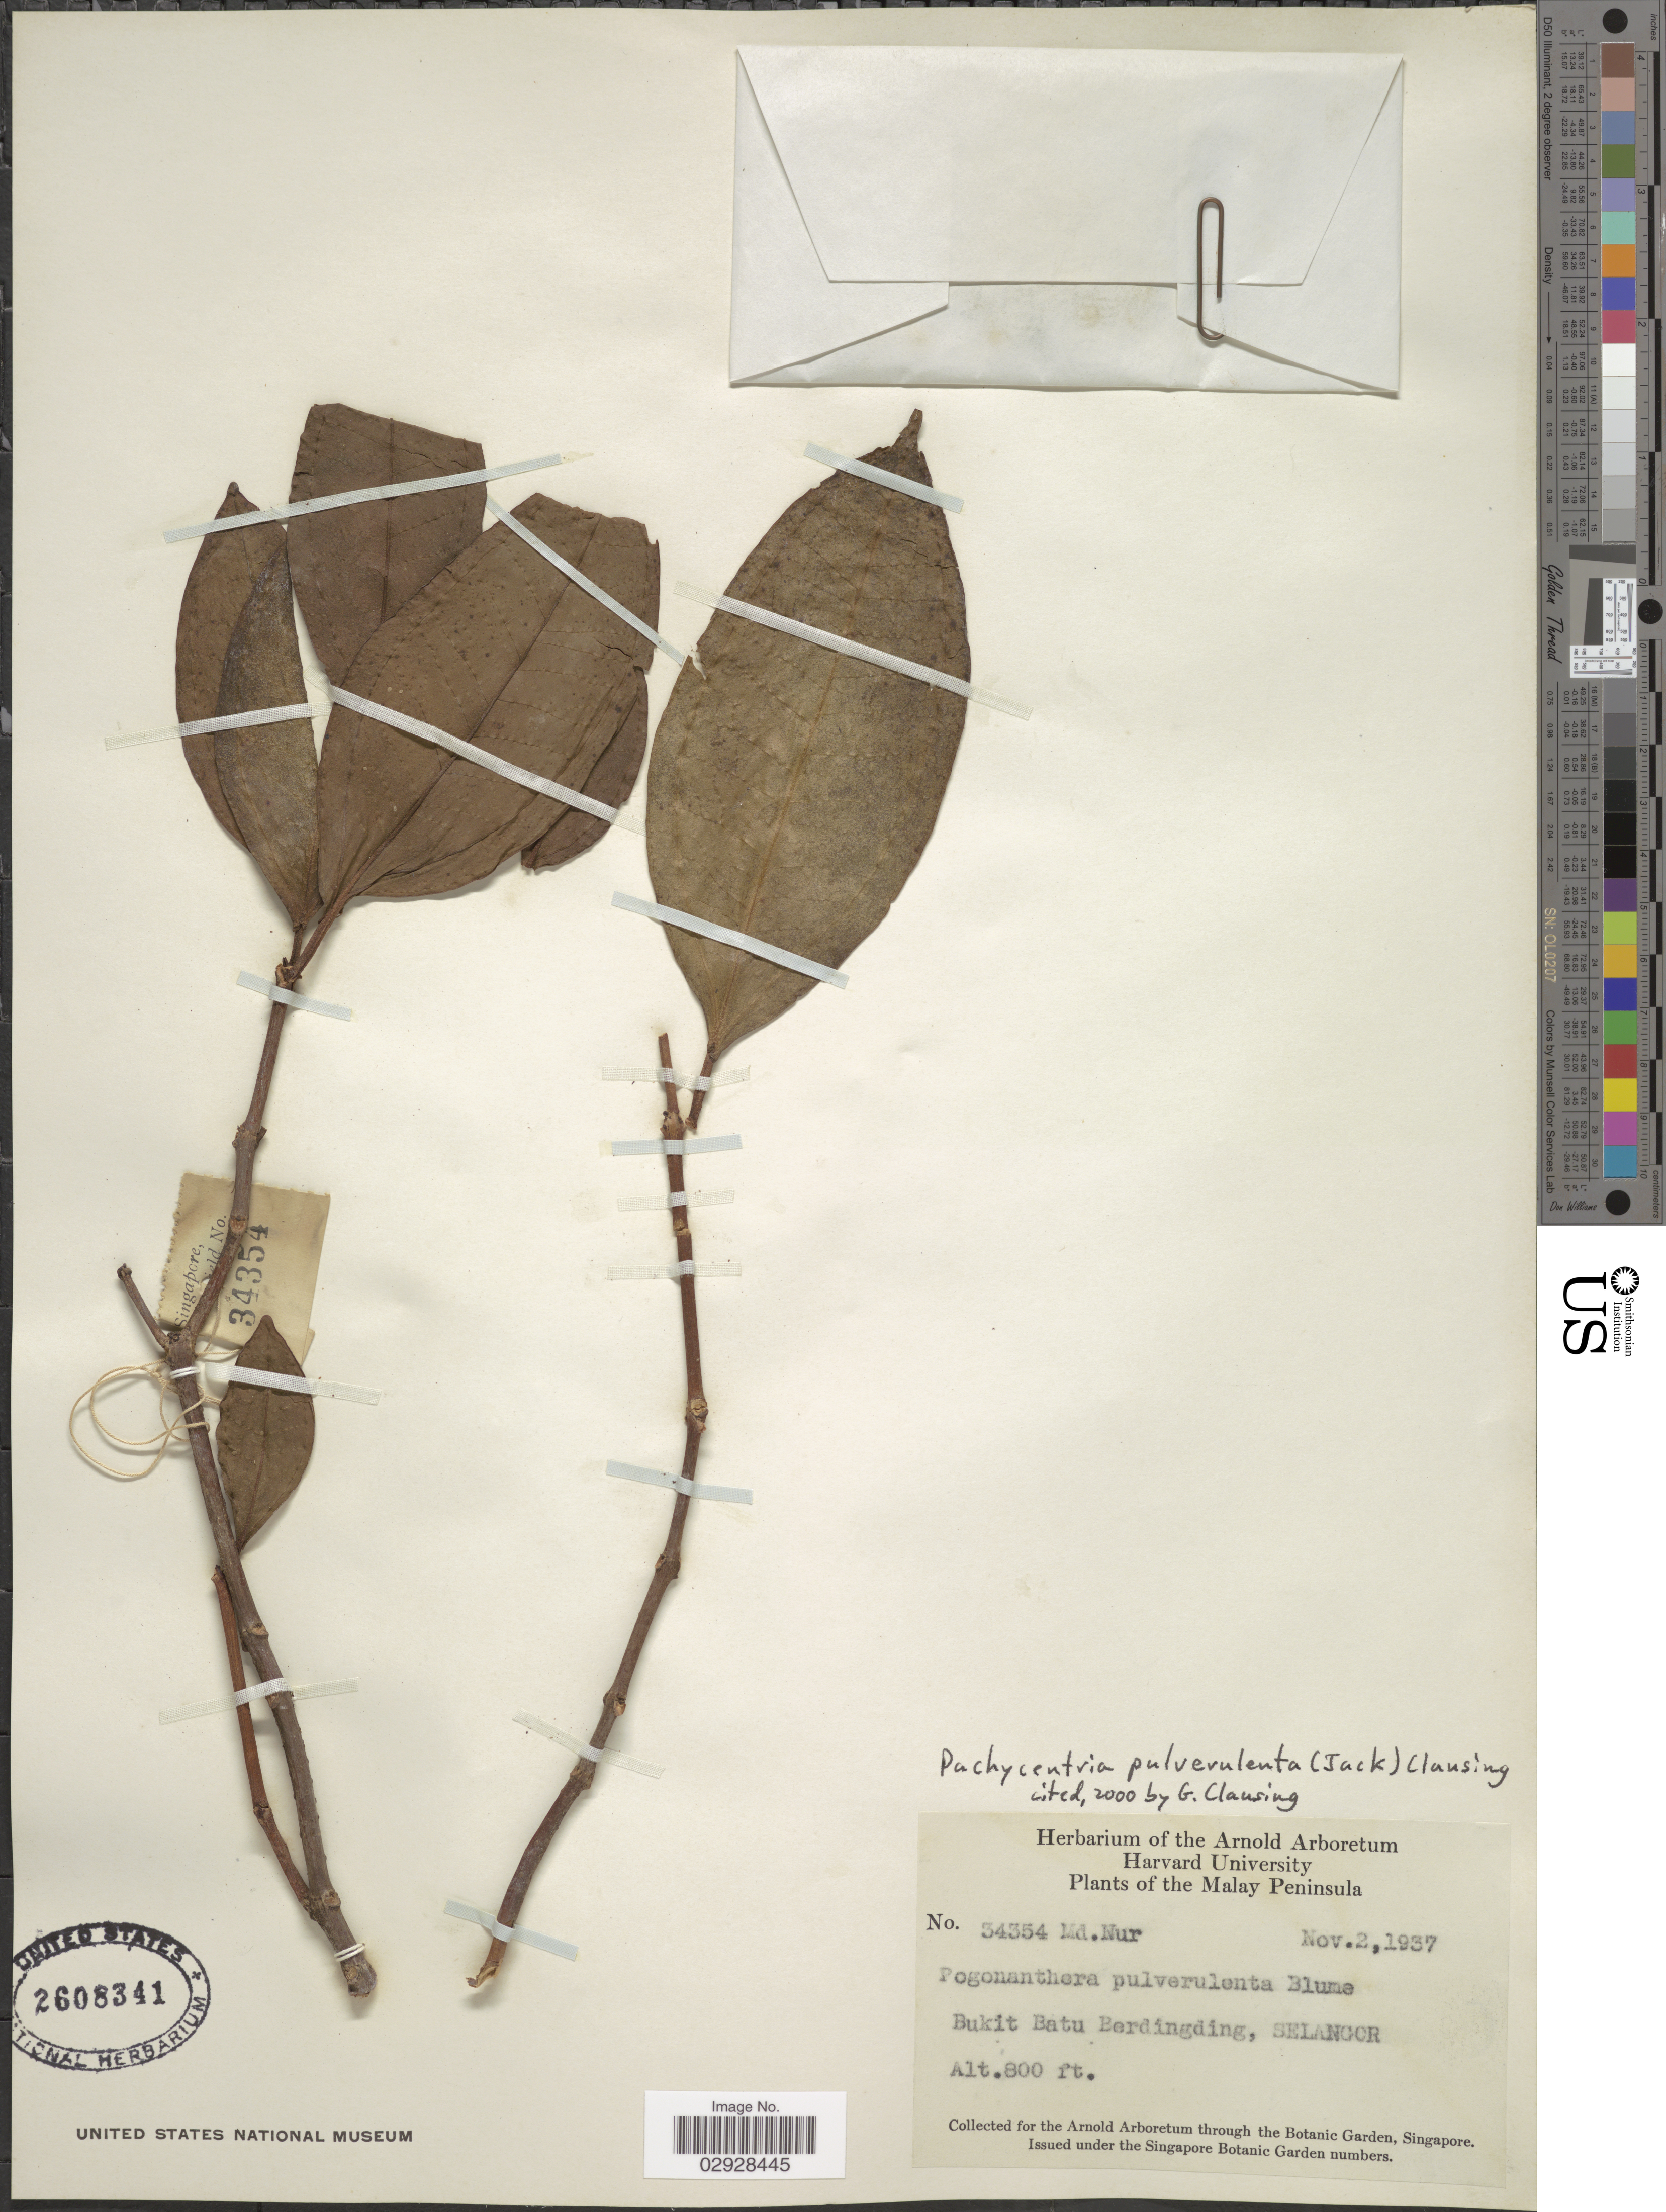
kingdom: Plantae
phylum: Tracheophyta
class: Magnoliopsida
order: Myrtales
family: Melastomataceae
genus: Pachycentria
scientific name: Pachycentria pulverulenta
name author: (Jack) Clausing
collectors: M. Nur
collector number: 34354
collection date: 1937-11-02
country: Malaysia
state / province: Selangor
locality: Malay Peninsula. Bukit Batu Berdinding.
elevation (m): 244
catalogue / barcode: US 2608341